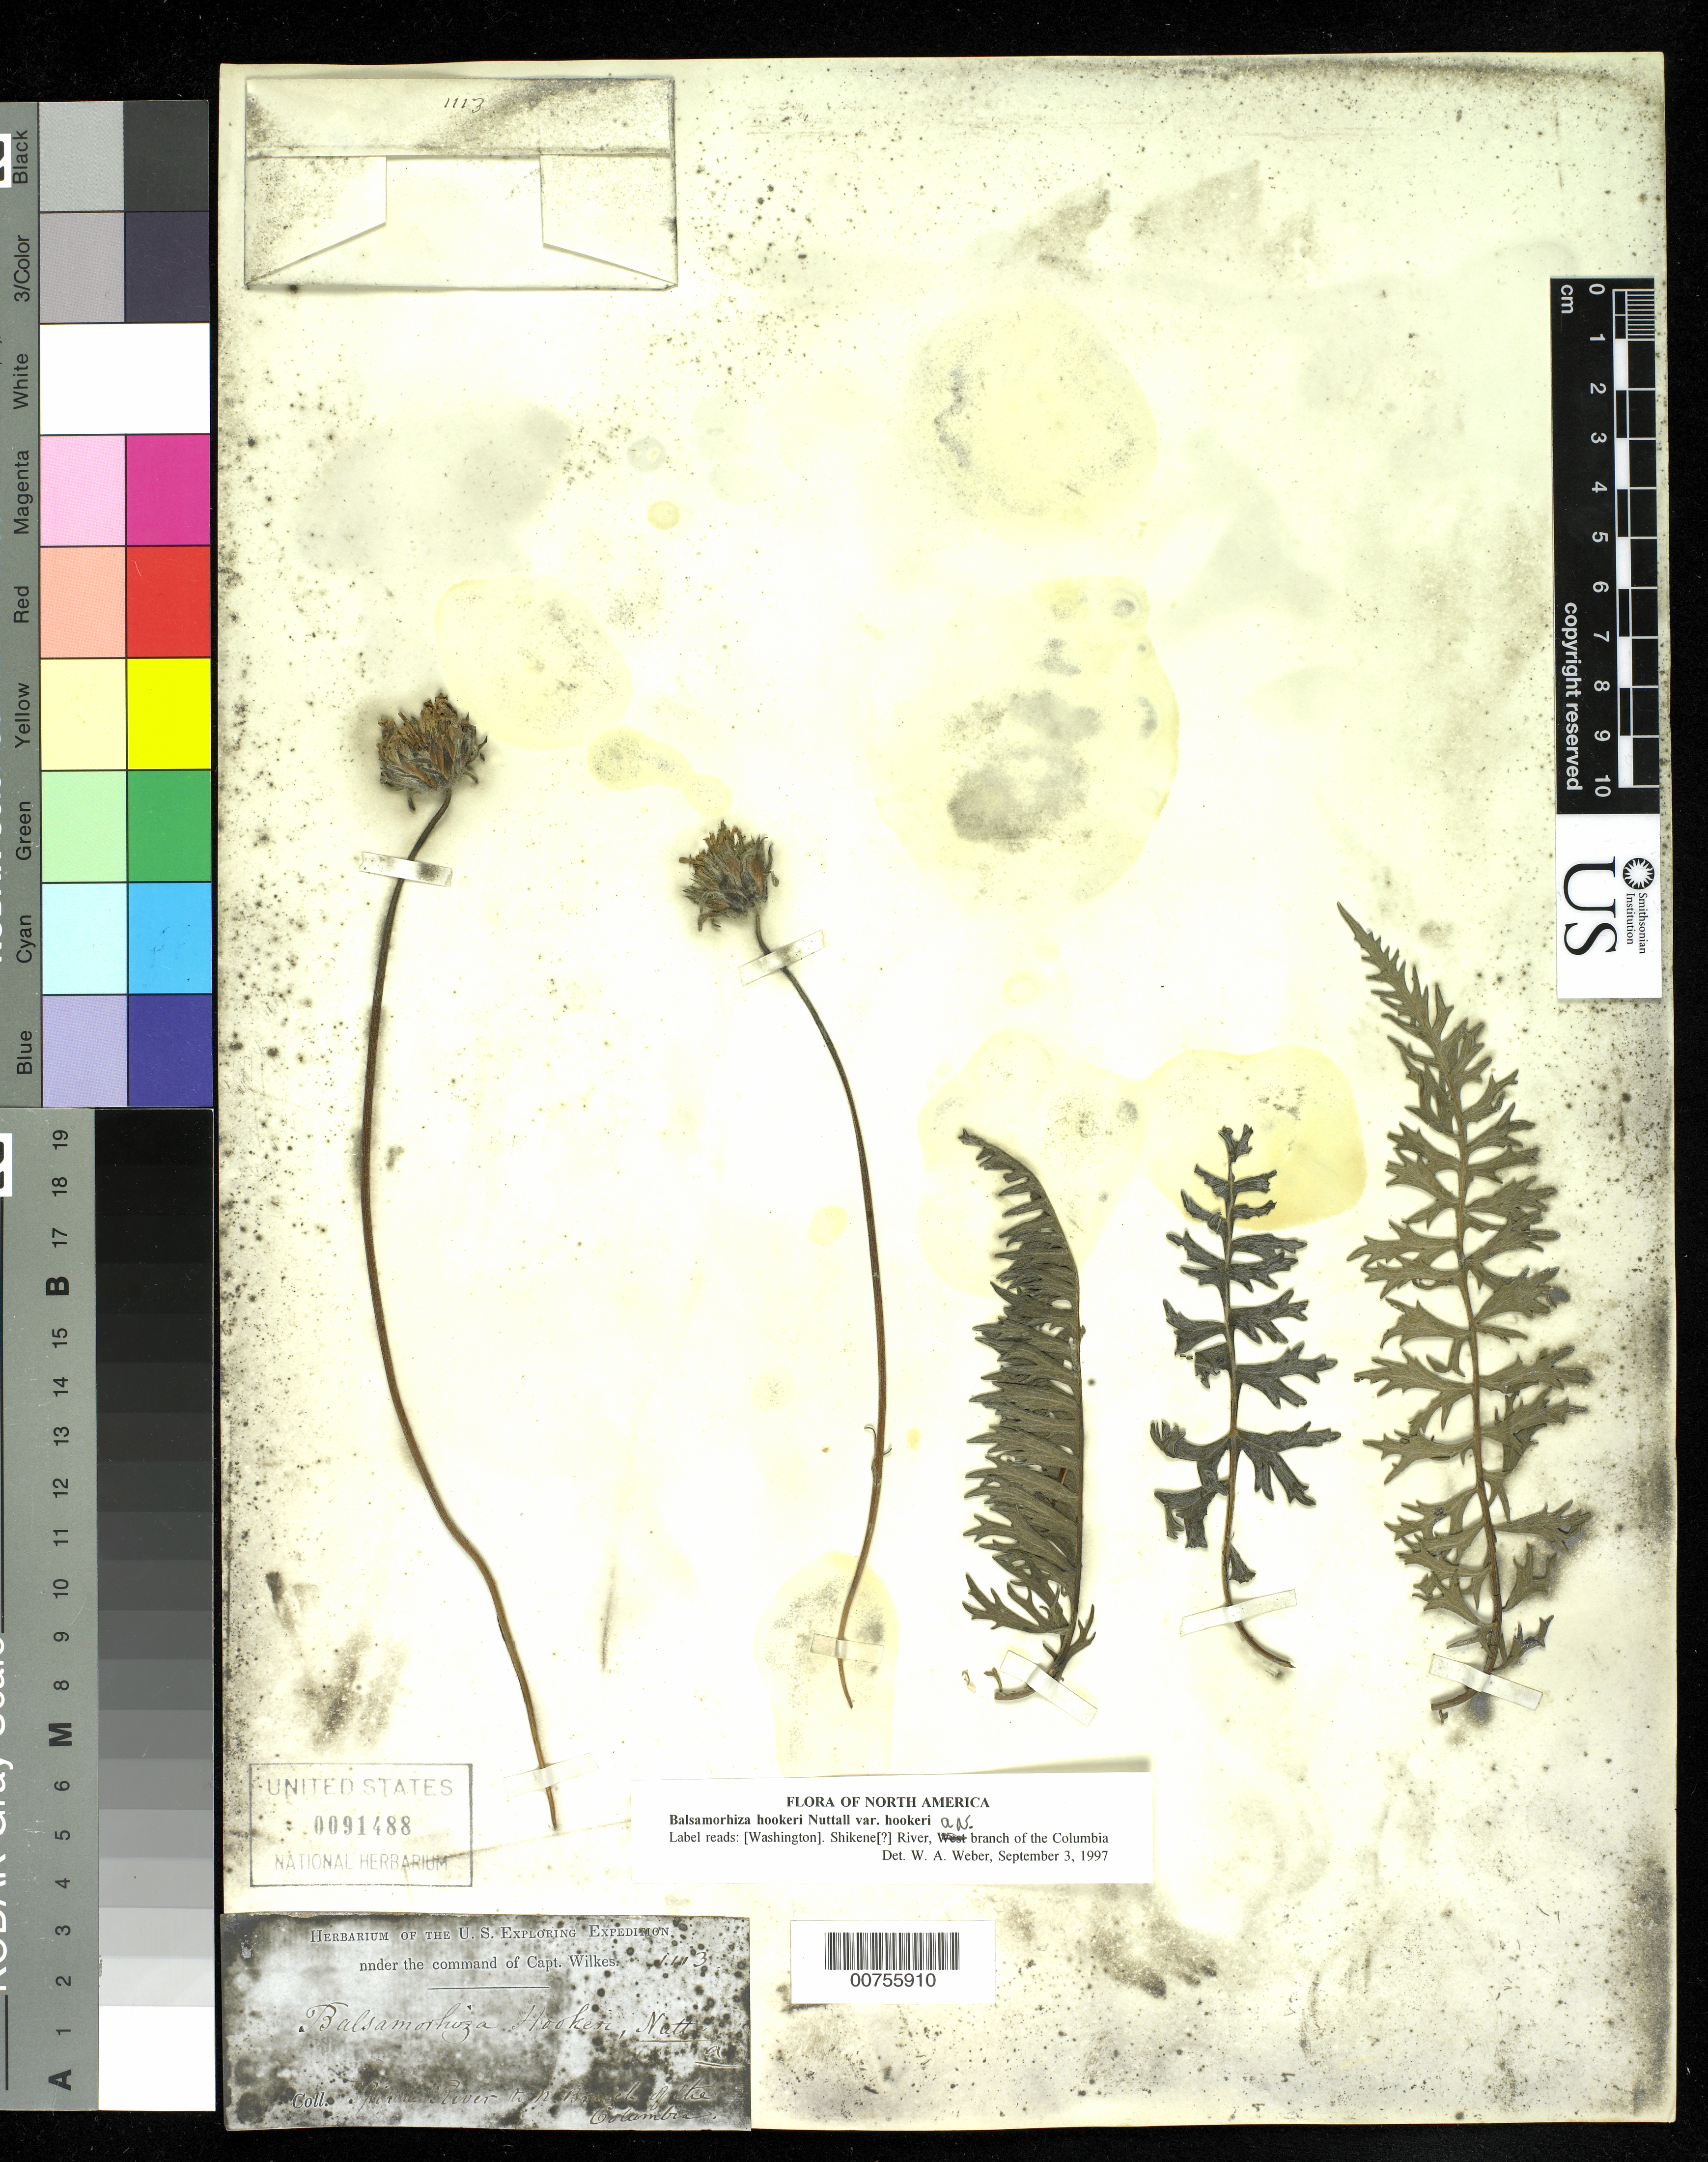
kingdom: Plantae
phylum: Tracheophyta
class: Magnoliopsida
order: Asterales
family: Asteraceae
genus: Balsamorhiza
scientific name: Balsamorhiza hookeri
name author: Nutt.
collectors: Wilkes Explor. Exped.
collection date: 1838/1842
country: United States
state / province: Washington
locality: N. Branch of the Columbia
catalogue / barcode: US 91488